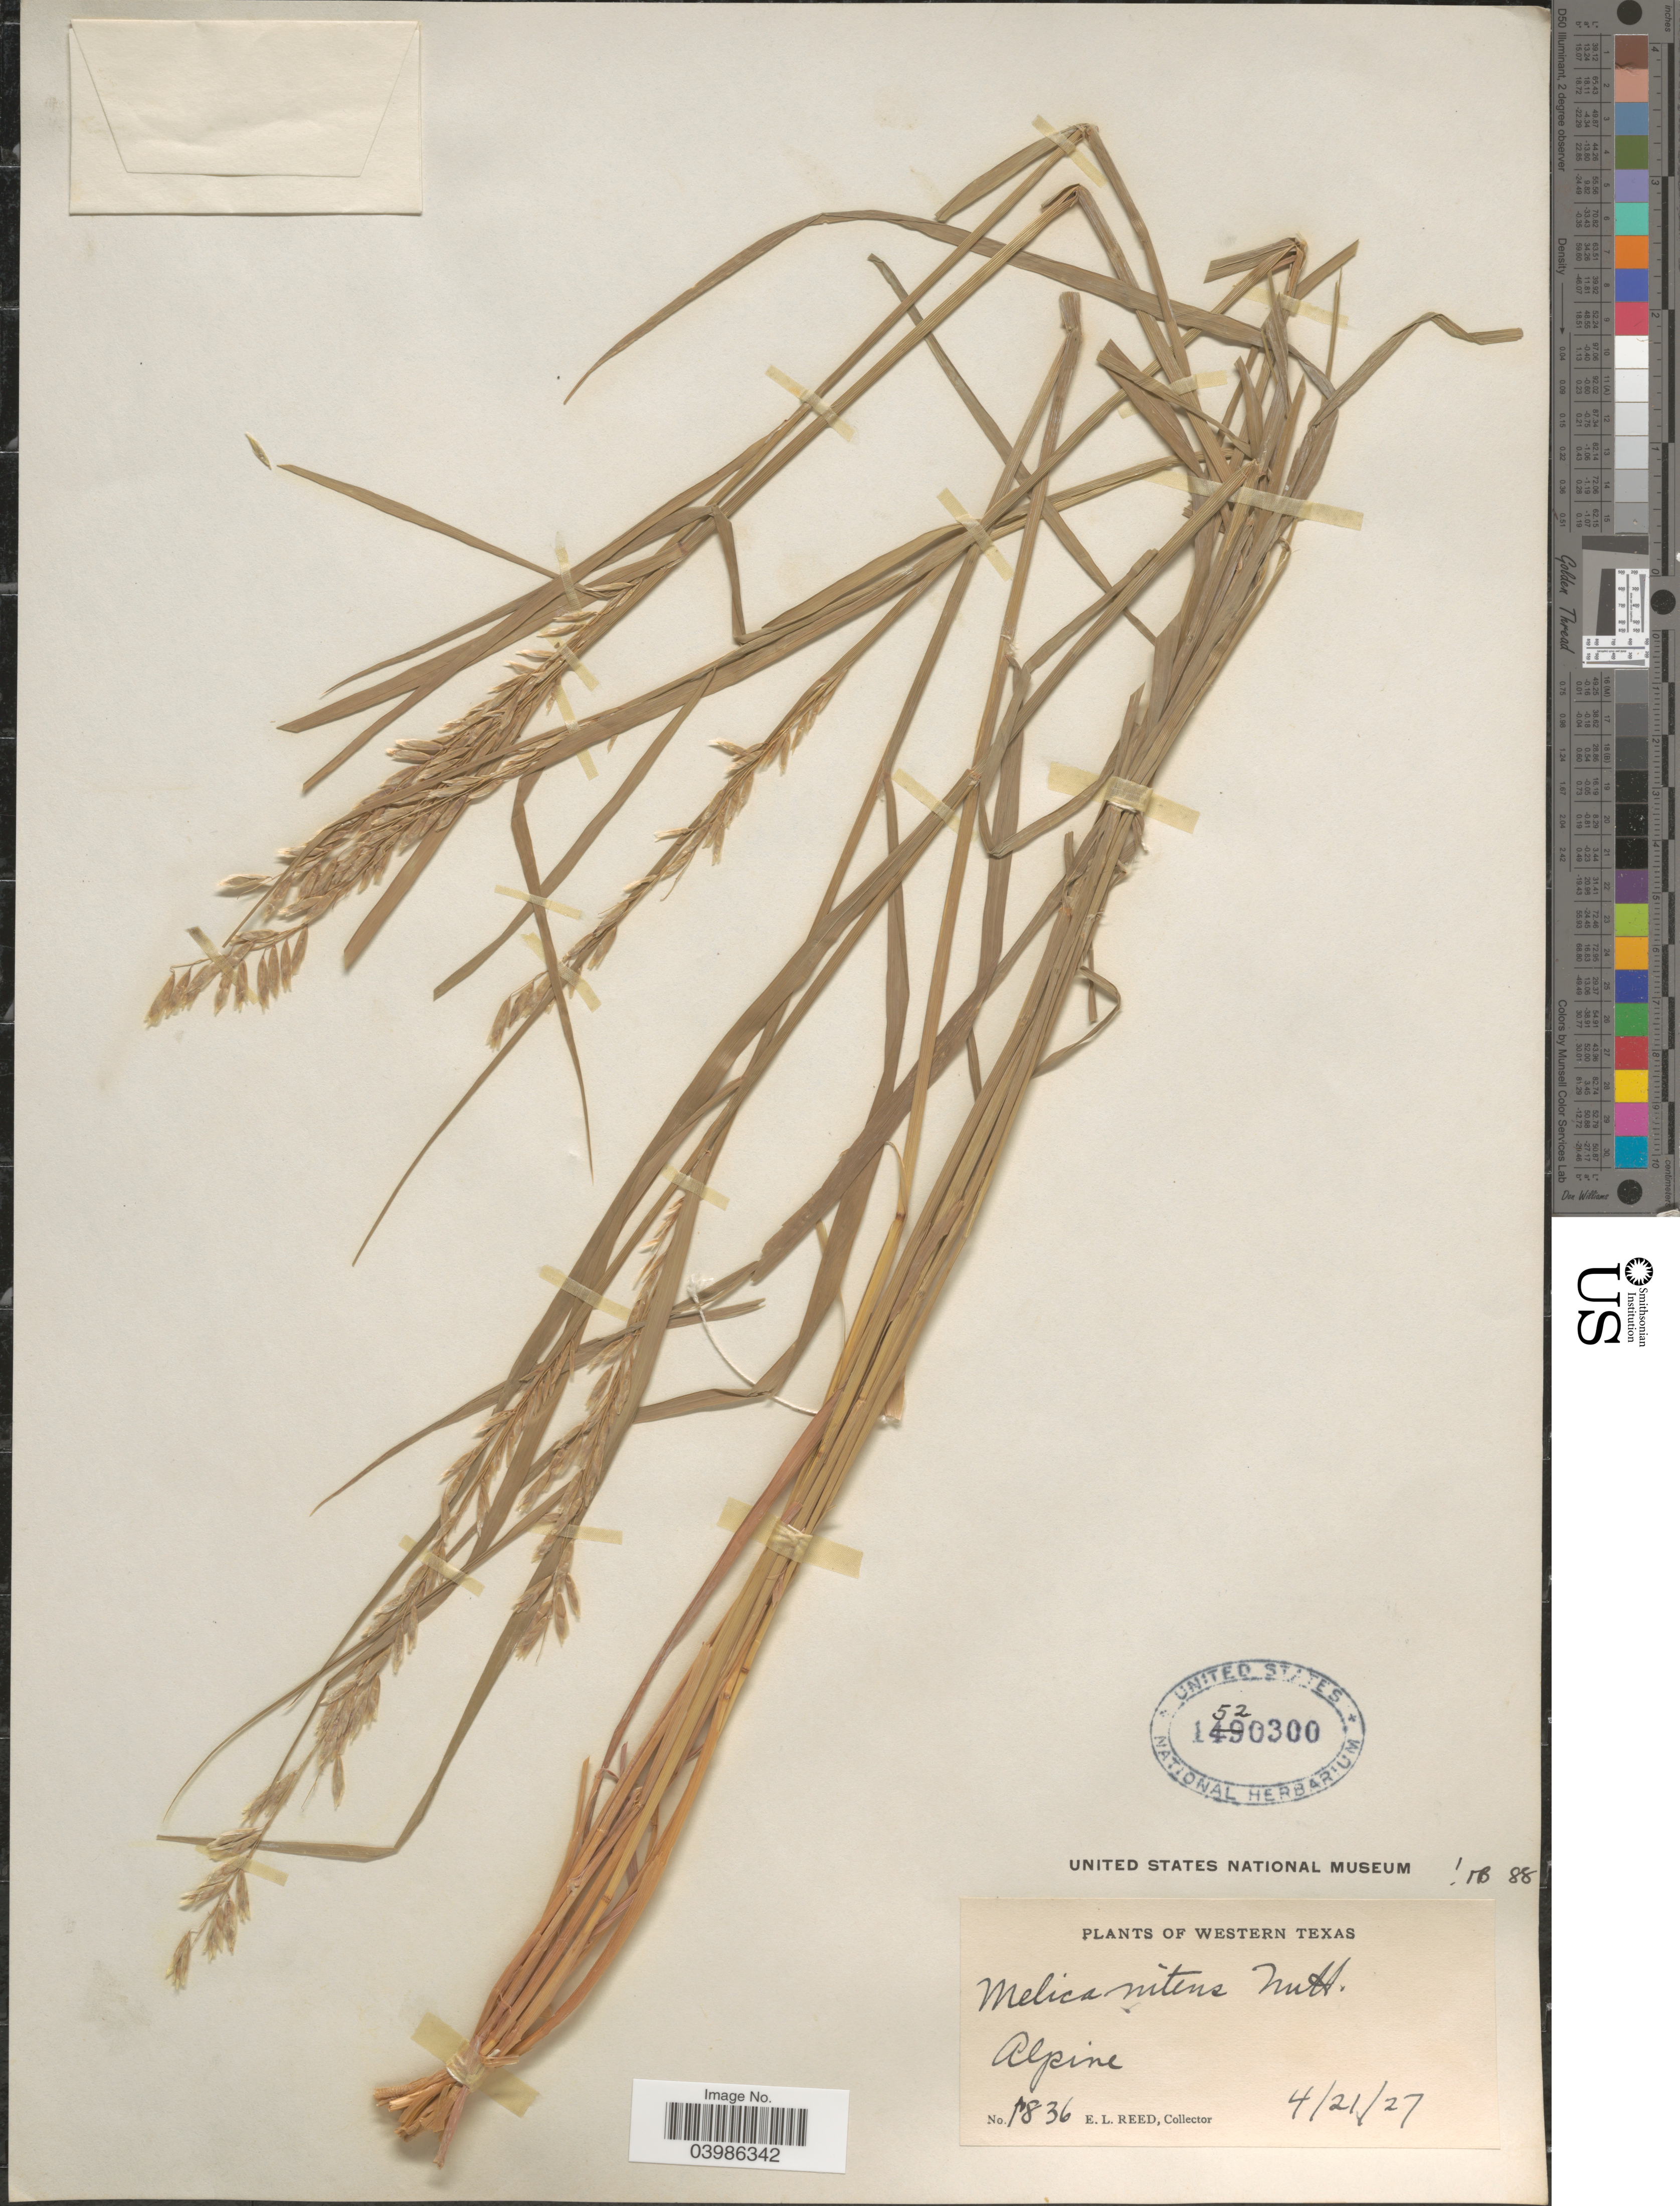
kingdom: Plantae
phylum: Tracheophyta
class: Liliopsida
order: Poales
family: Poaceae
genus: Melica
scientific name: Melica nitens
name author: (Scribn.) Nutt. ex Piper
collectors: E. Reed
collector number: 1836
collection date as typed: Transcribed d/m/y: 21/4/27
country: United States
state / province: Texas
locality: Western Texas. Alpine.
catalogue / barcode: US 1520300